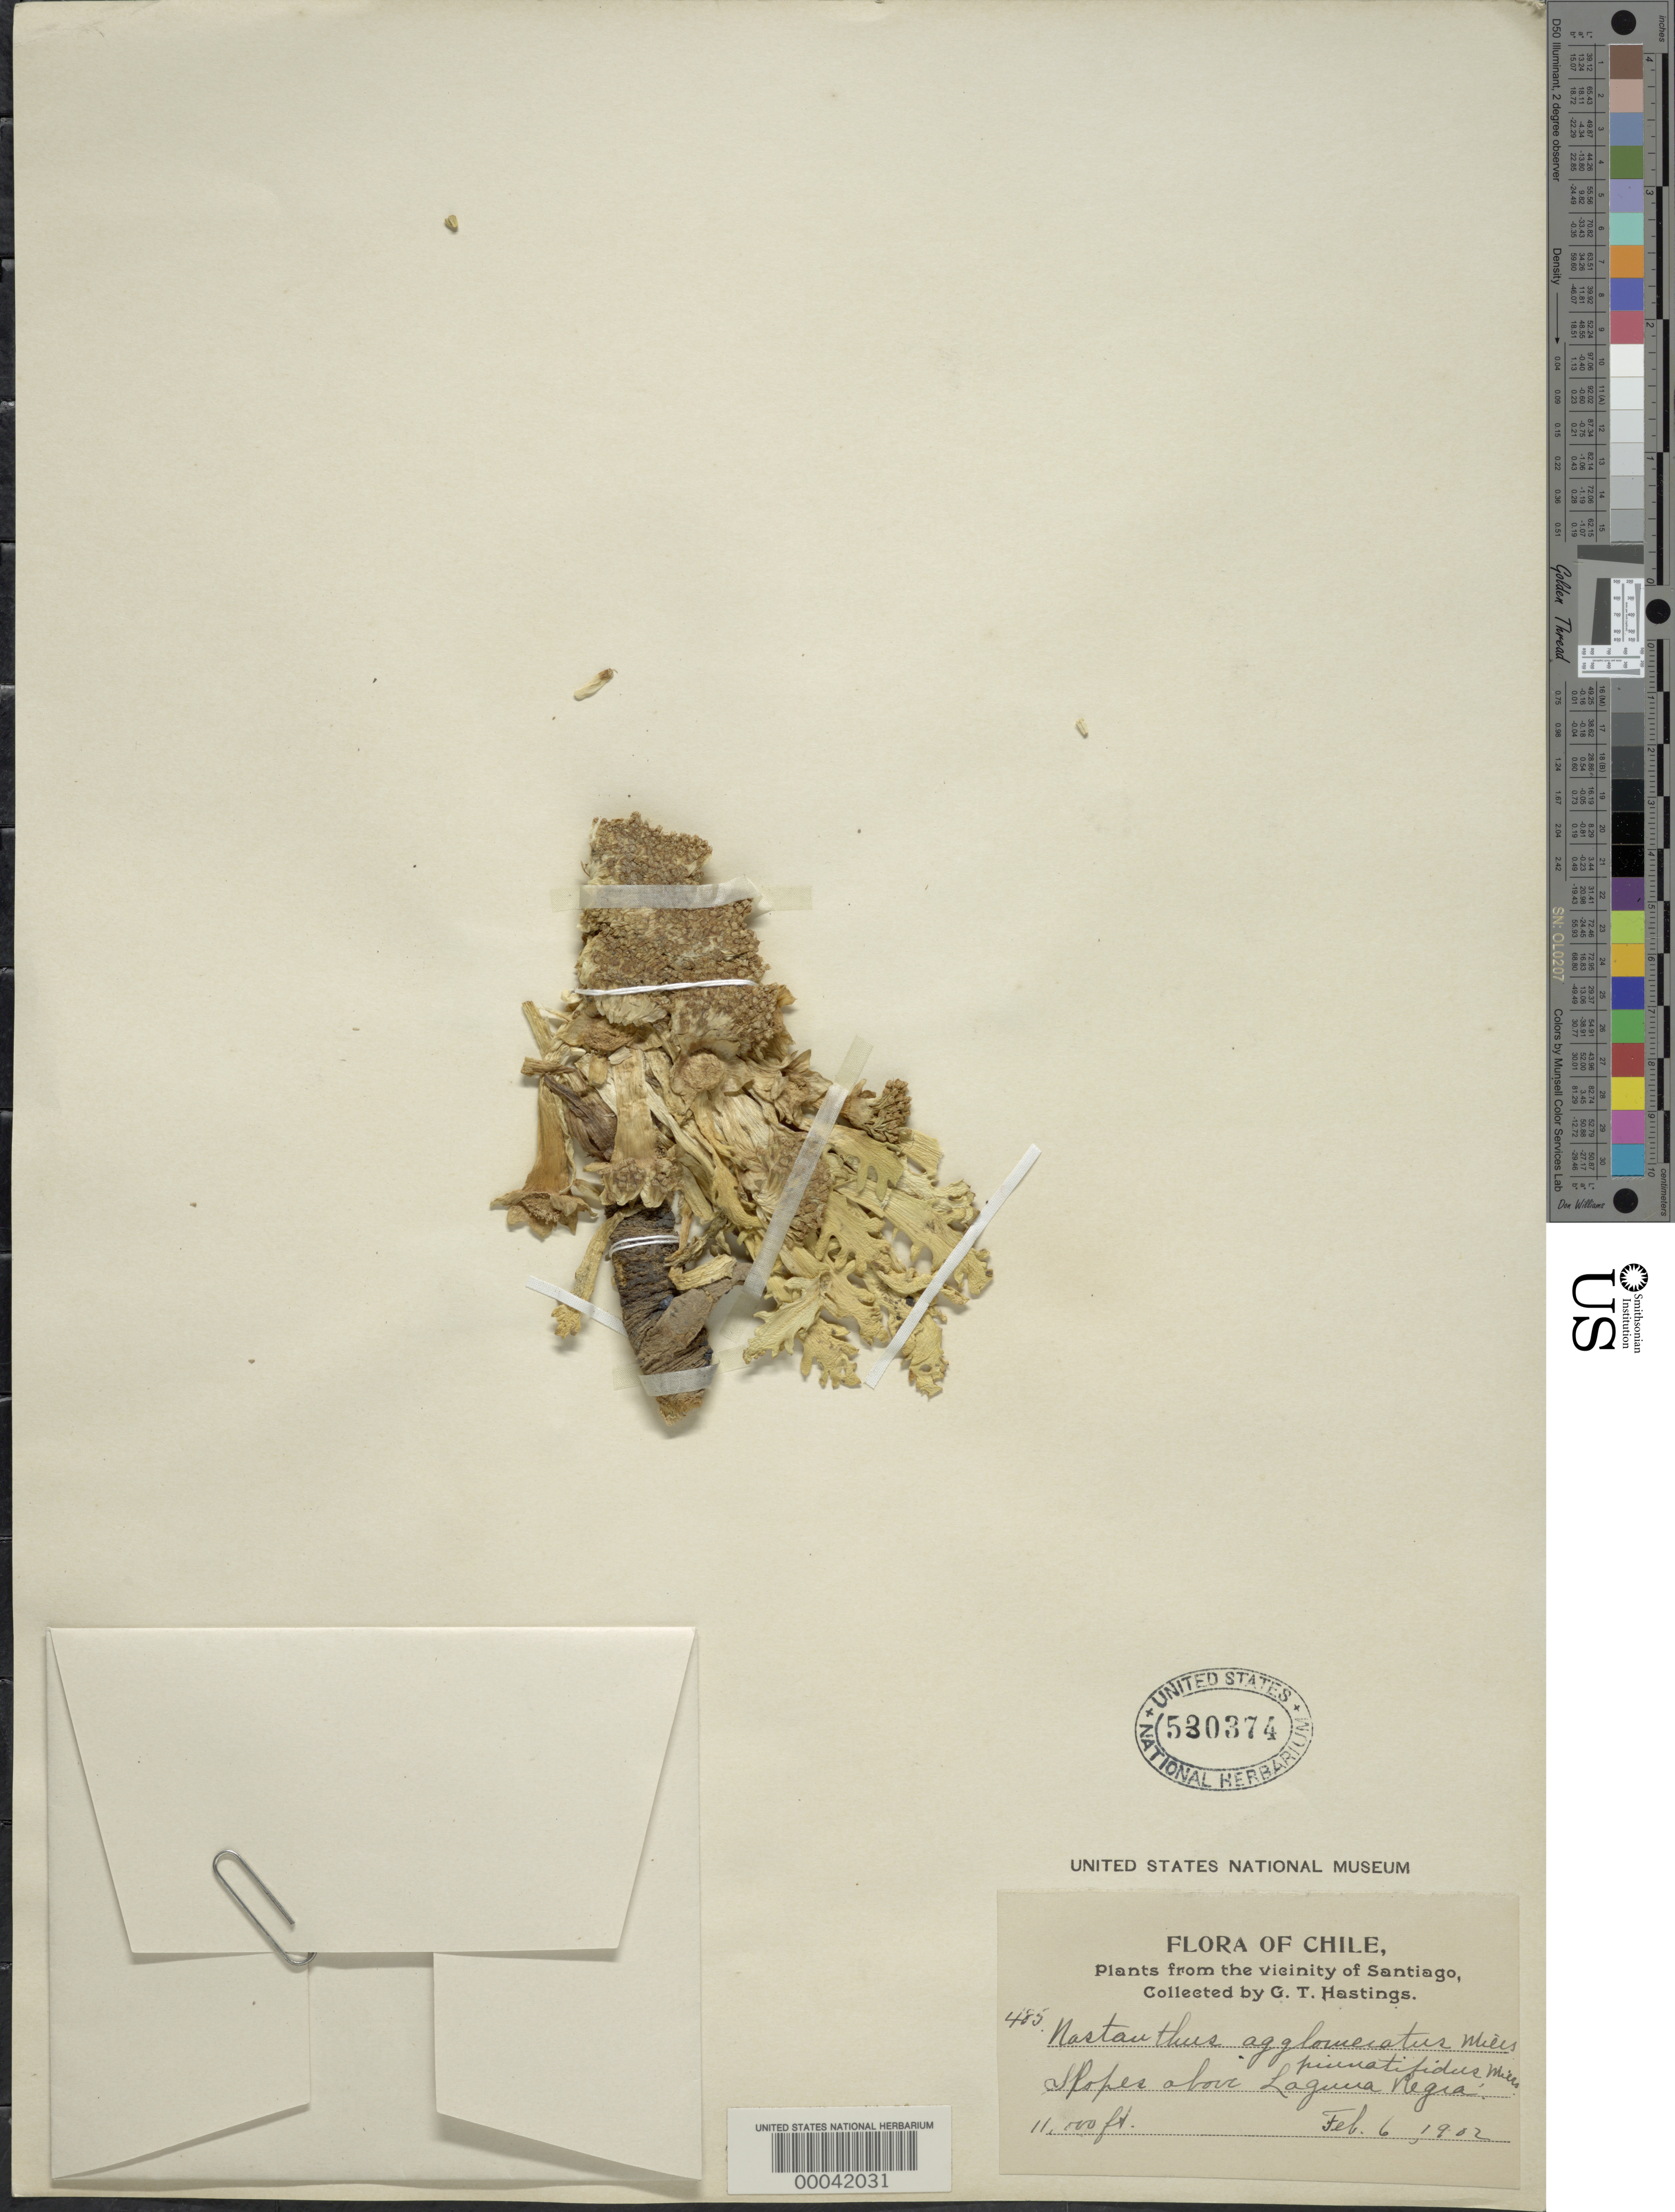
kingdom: Plantae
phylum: Tracheophyta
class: Magnoliopsida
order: Asterales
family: Calyceraceae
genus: Boopis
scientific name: Boopis agglomerata subsp. pinnatifida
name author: (Miers) Hauman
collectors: G. Hastings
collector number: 485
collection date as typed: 06 Feb 1902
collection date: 1902-02-06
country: Chile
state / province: Región Metropolitana (RM)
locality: S, above laguna negra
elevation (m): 3353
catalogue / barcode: US 530374